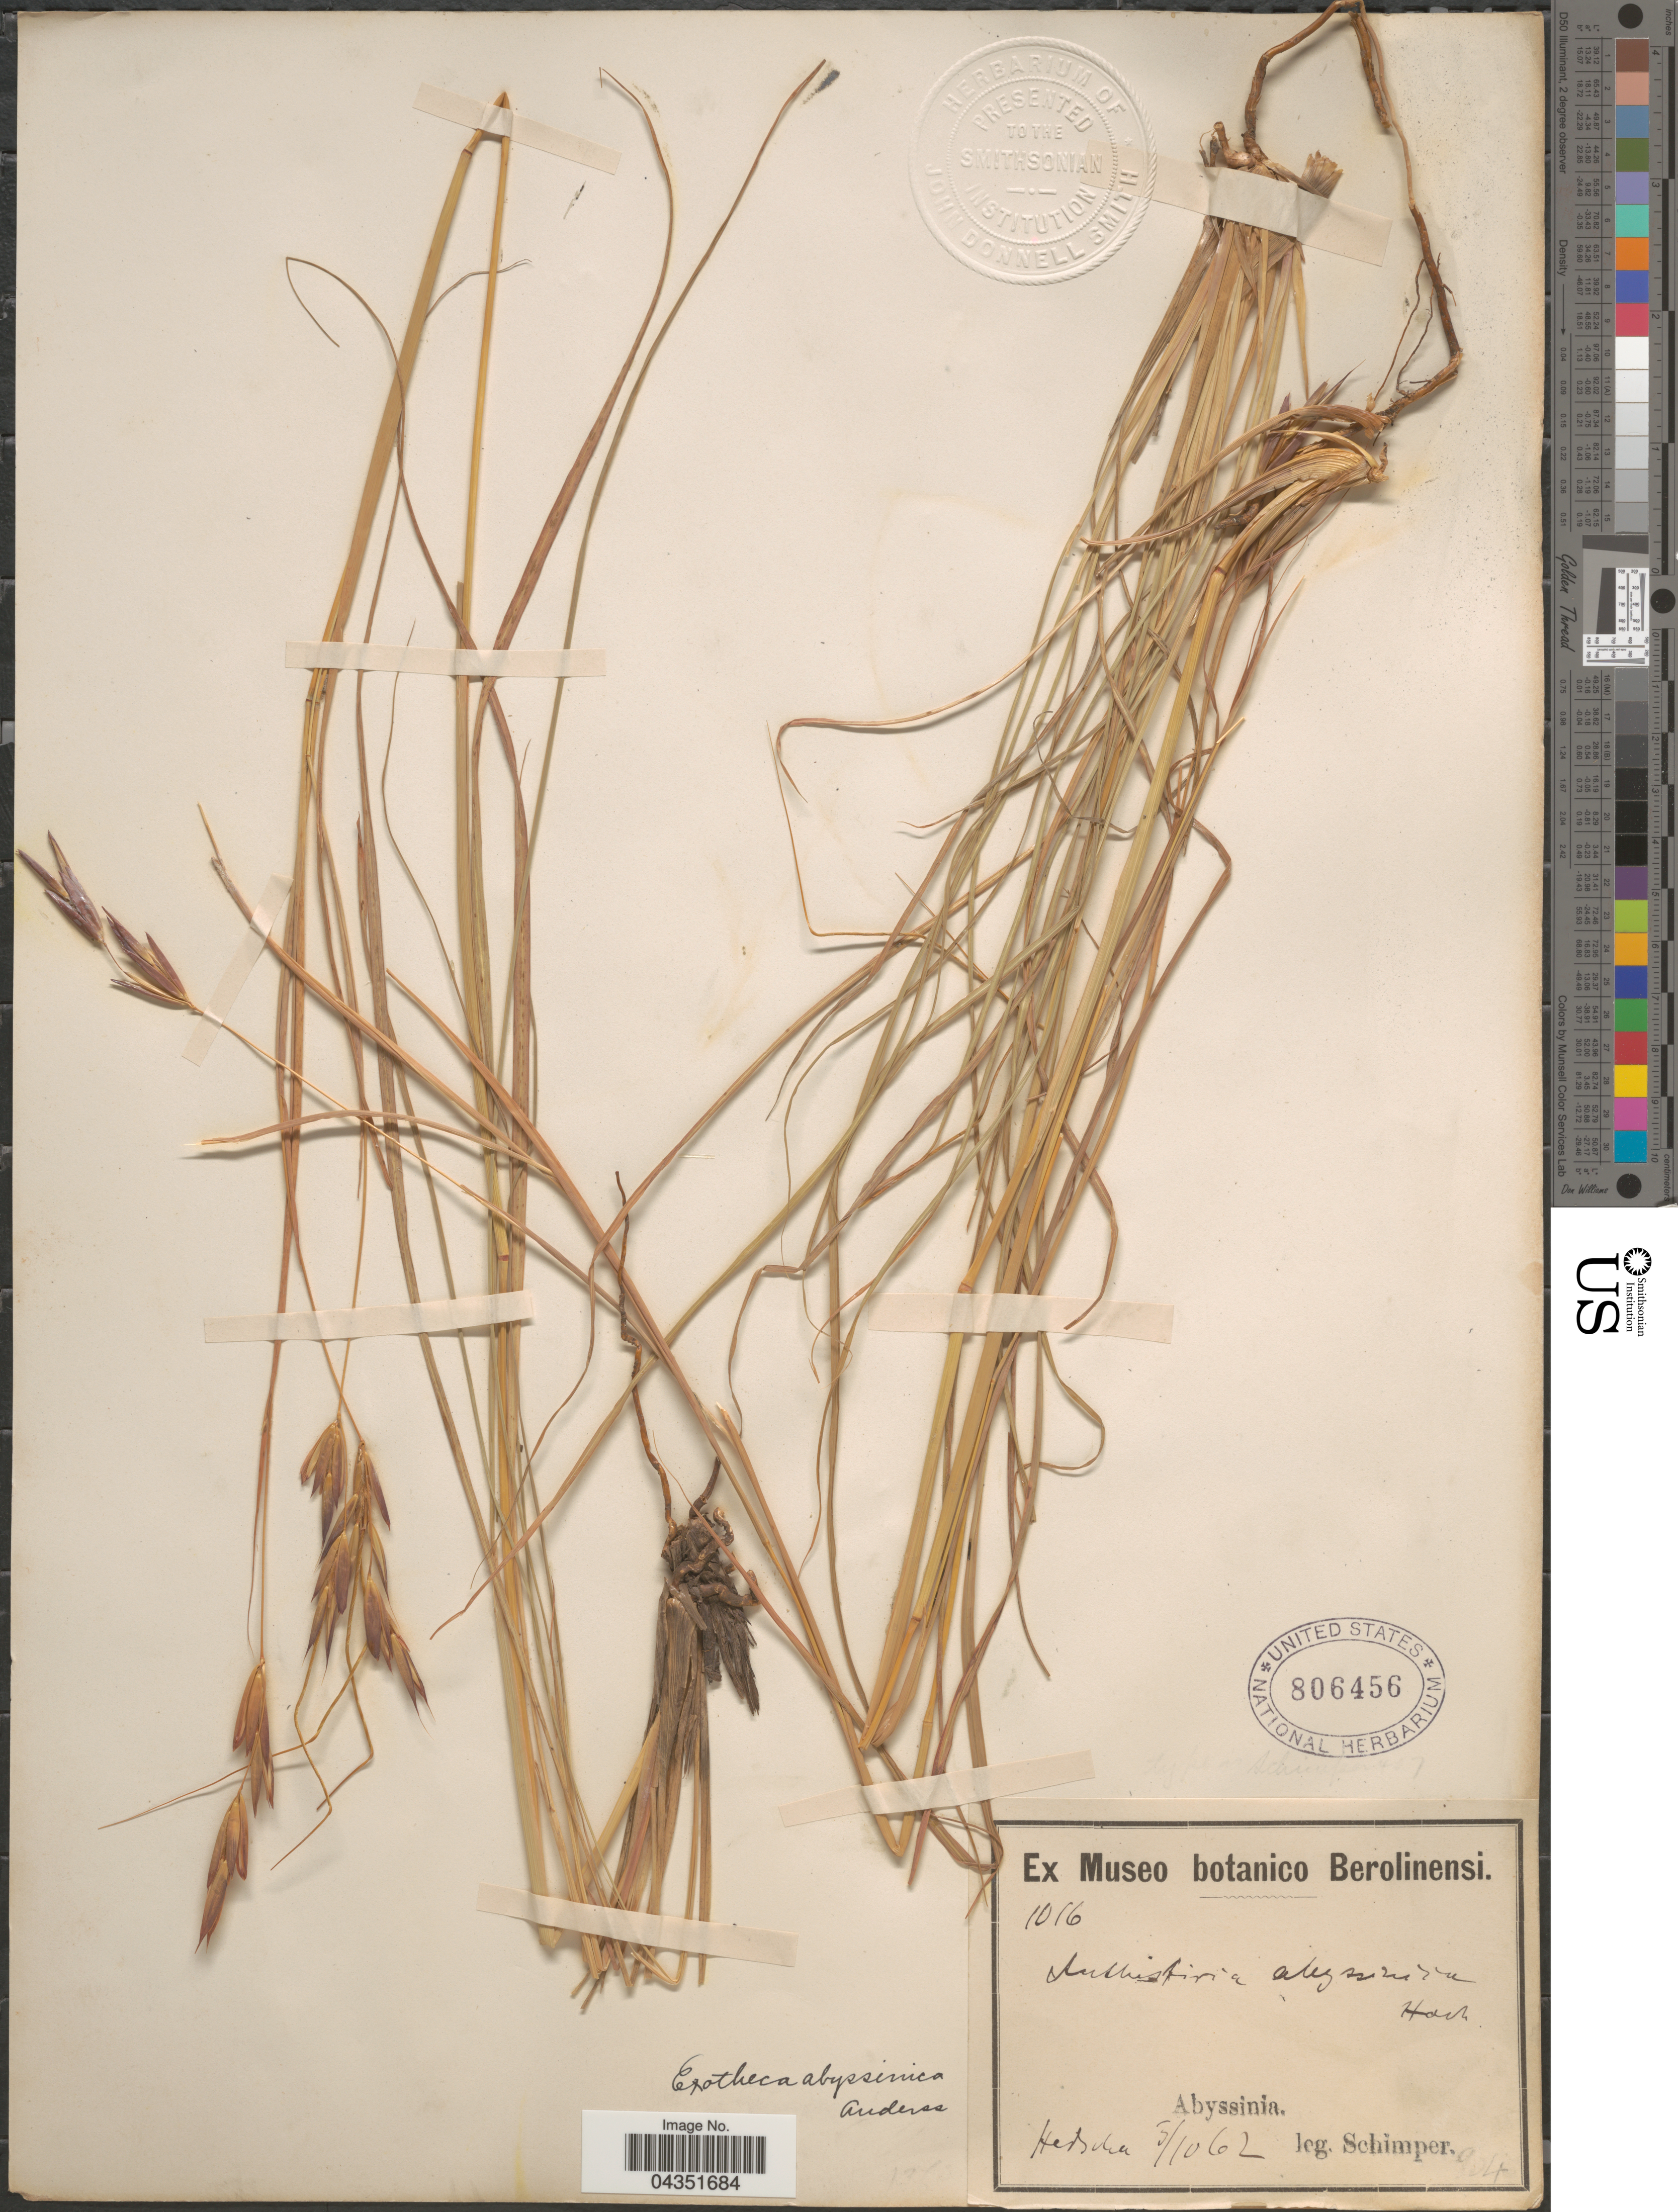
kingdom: Plantae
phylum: Tracheophyta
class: Liliopsida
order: Poales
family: Poaceae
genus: Exotheca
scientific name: Exotheca abyssinica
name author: (Hochst. ex A. Rich.) Andersson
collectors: -. Schimper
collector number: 1016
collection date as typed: Transcribed d/m/y: 5/10/62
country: Ethiopia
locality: Abyssinia. Hedscha.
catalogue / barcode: US 806456